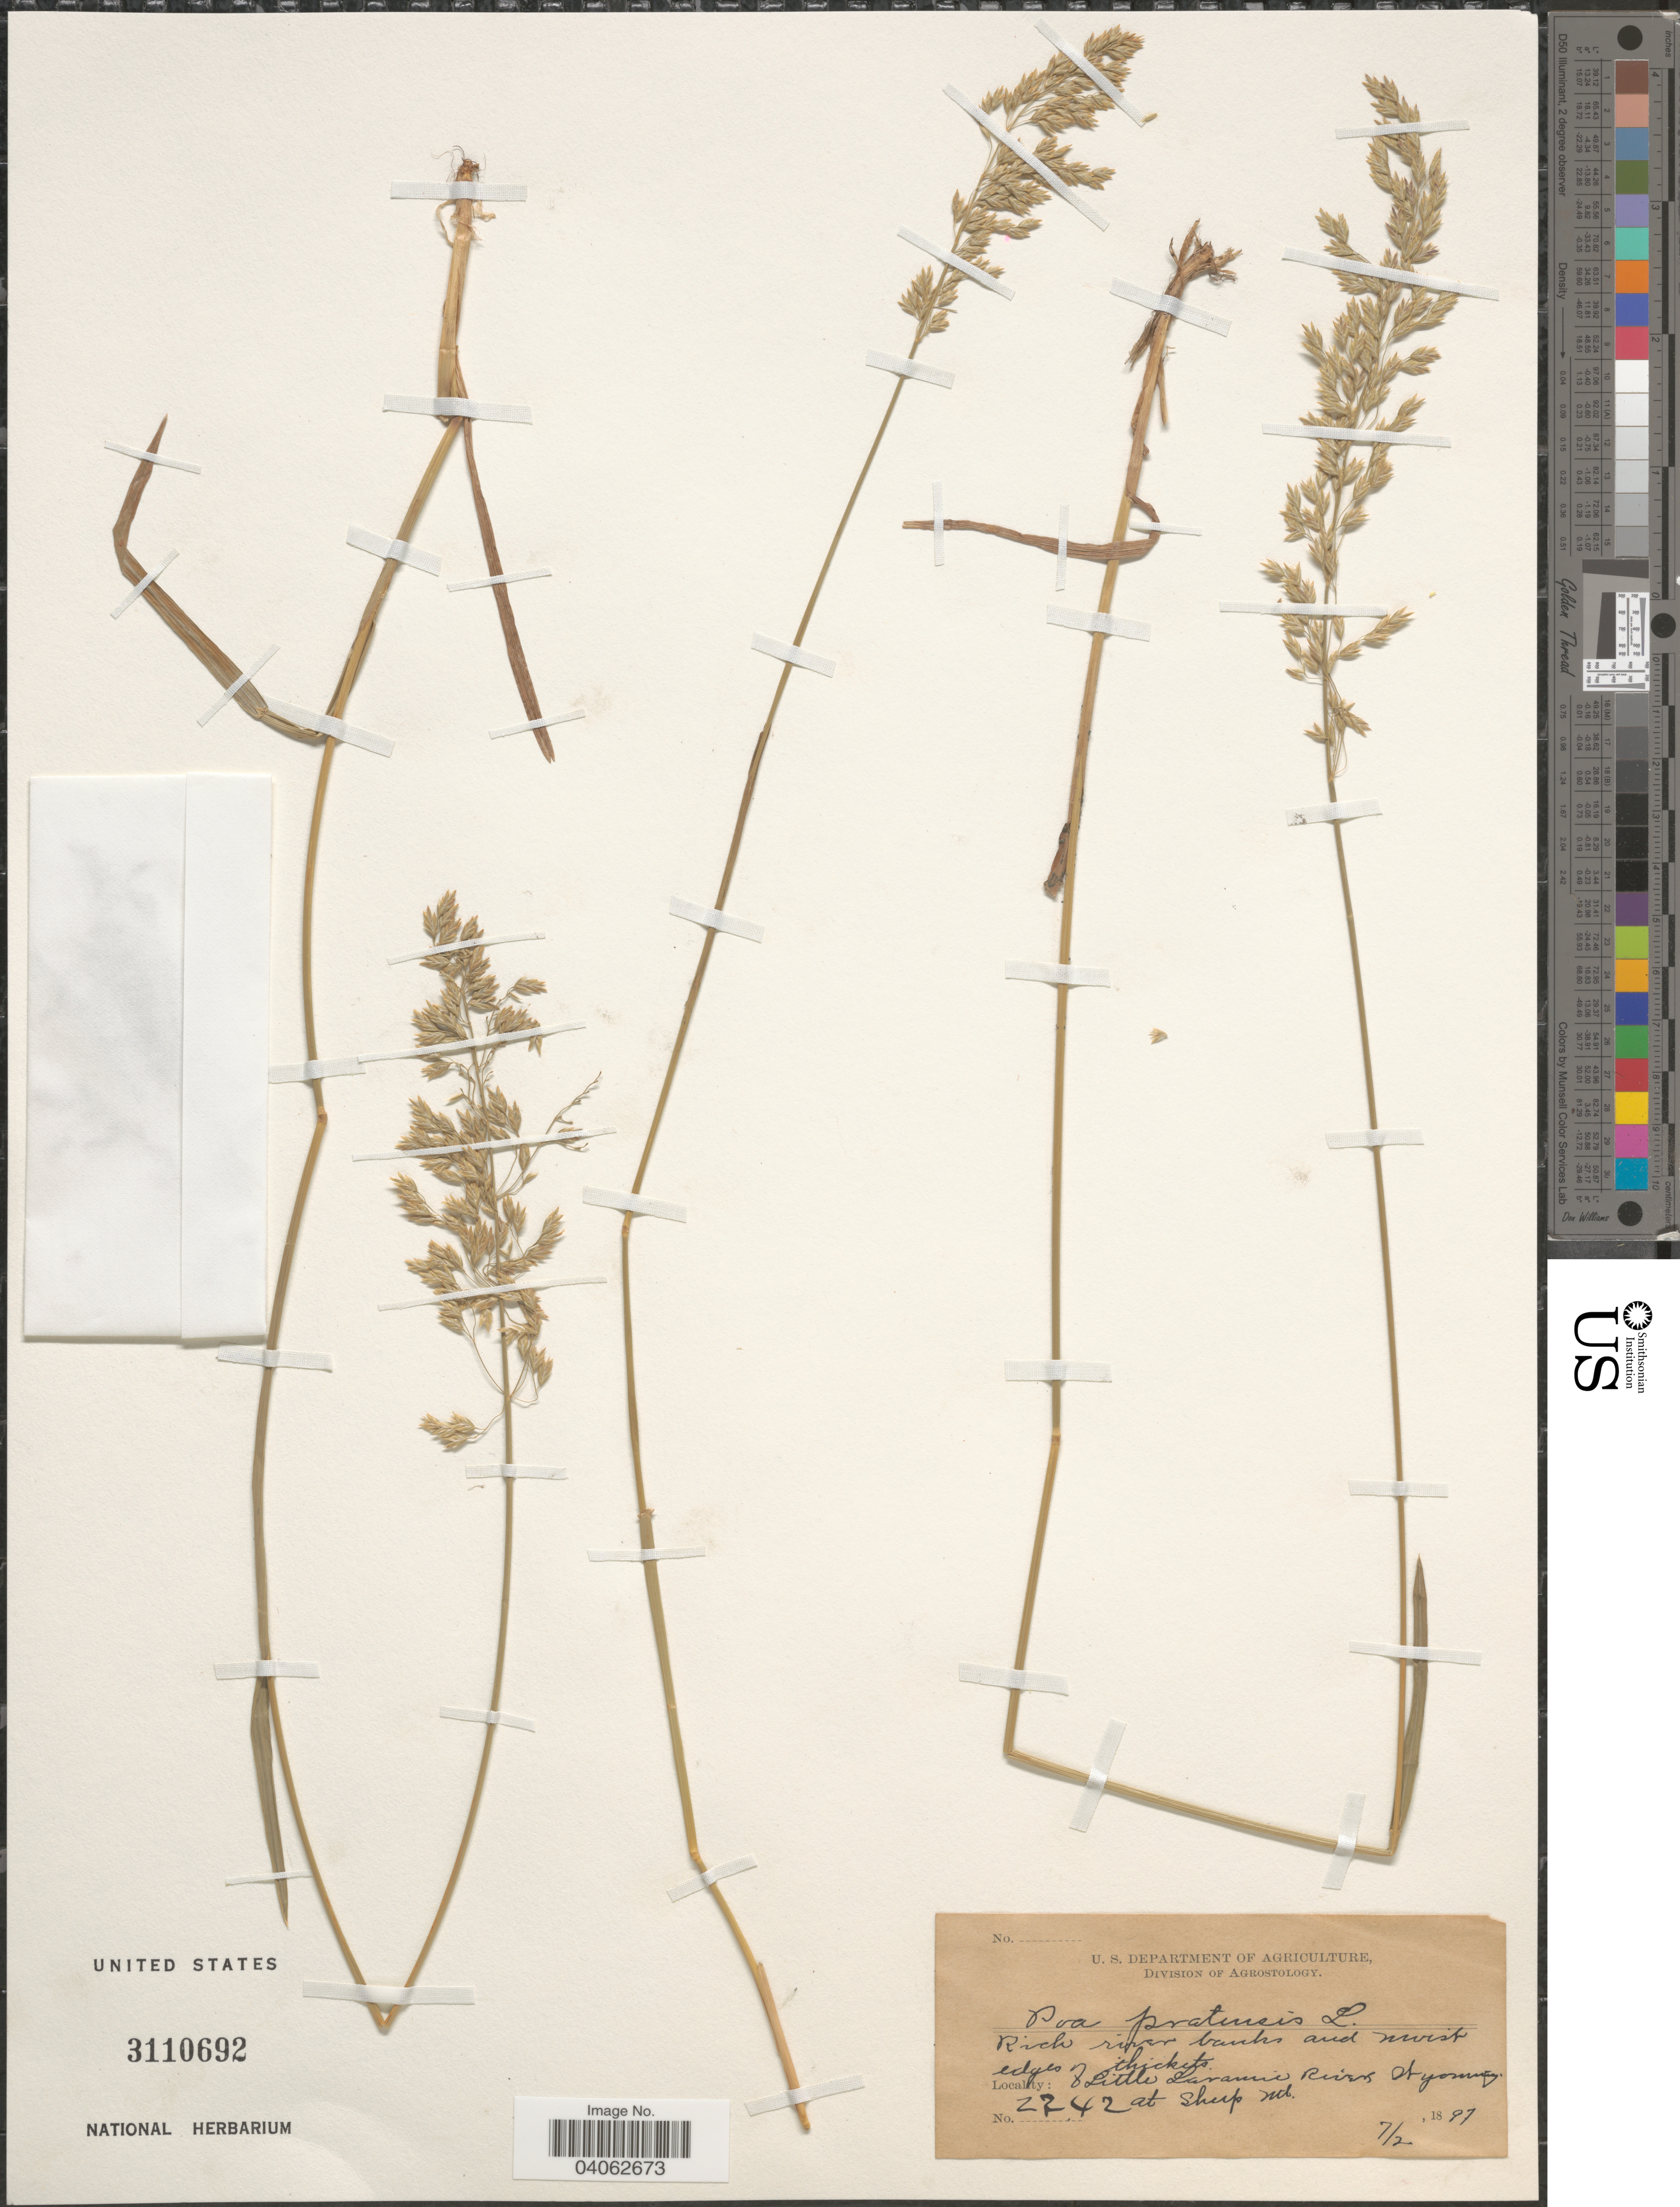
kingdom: Plantae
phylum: Tracheophyta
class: Liliopsida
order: Poales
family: Poaceae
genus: Poa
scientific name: Poa pratensis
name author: L.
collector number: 2242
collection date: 1897-07-02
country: United States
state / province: Wyoming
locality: Rich river banks and moist edges thickets. Little Laramie River at Sheep Mt.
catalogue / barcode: US 3100692